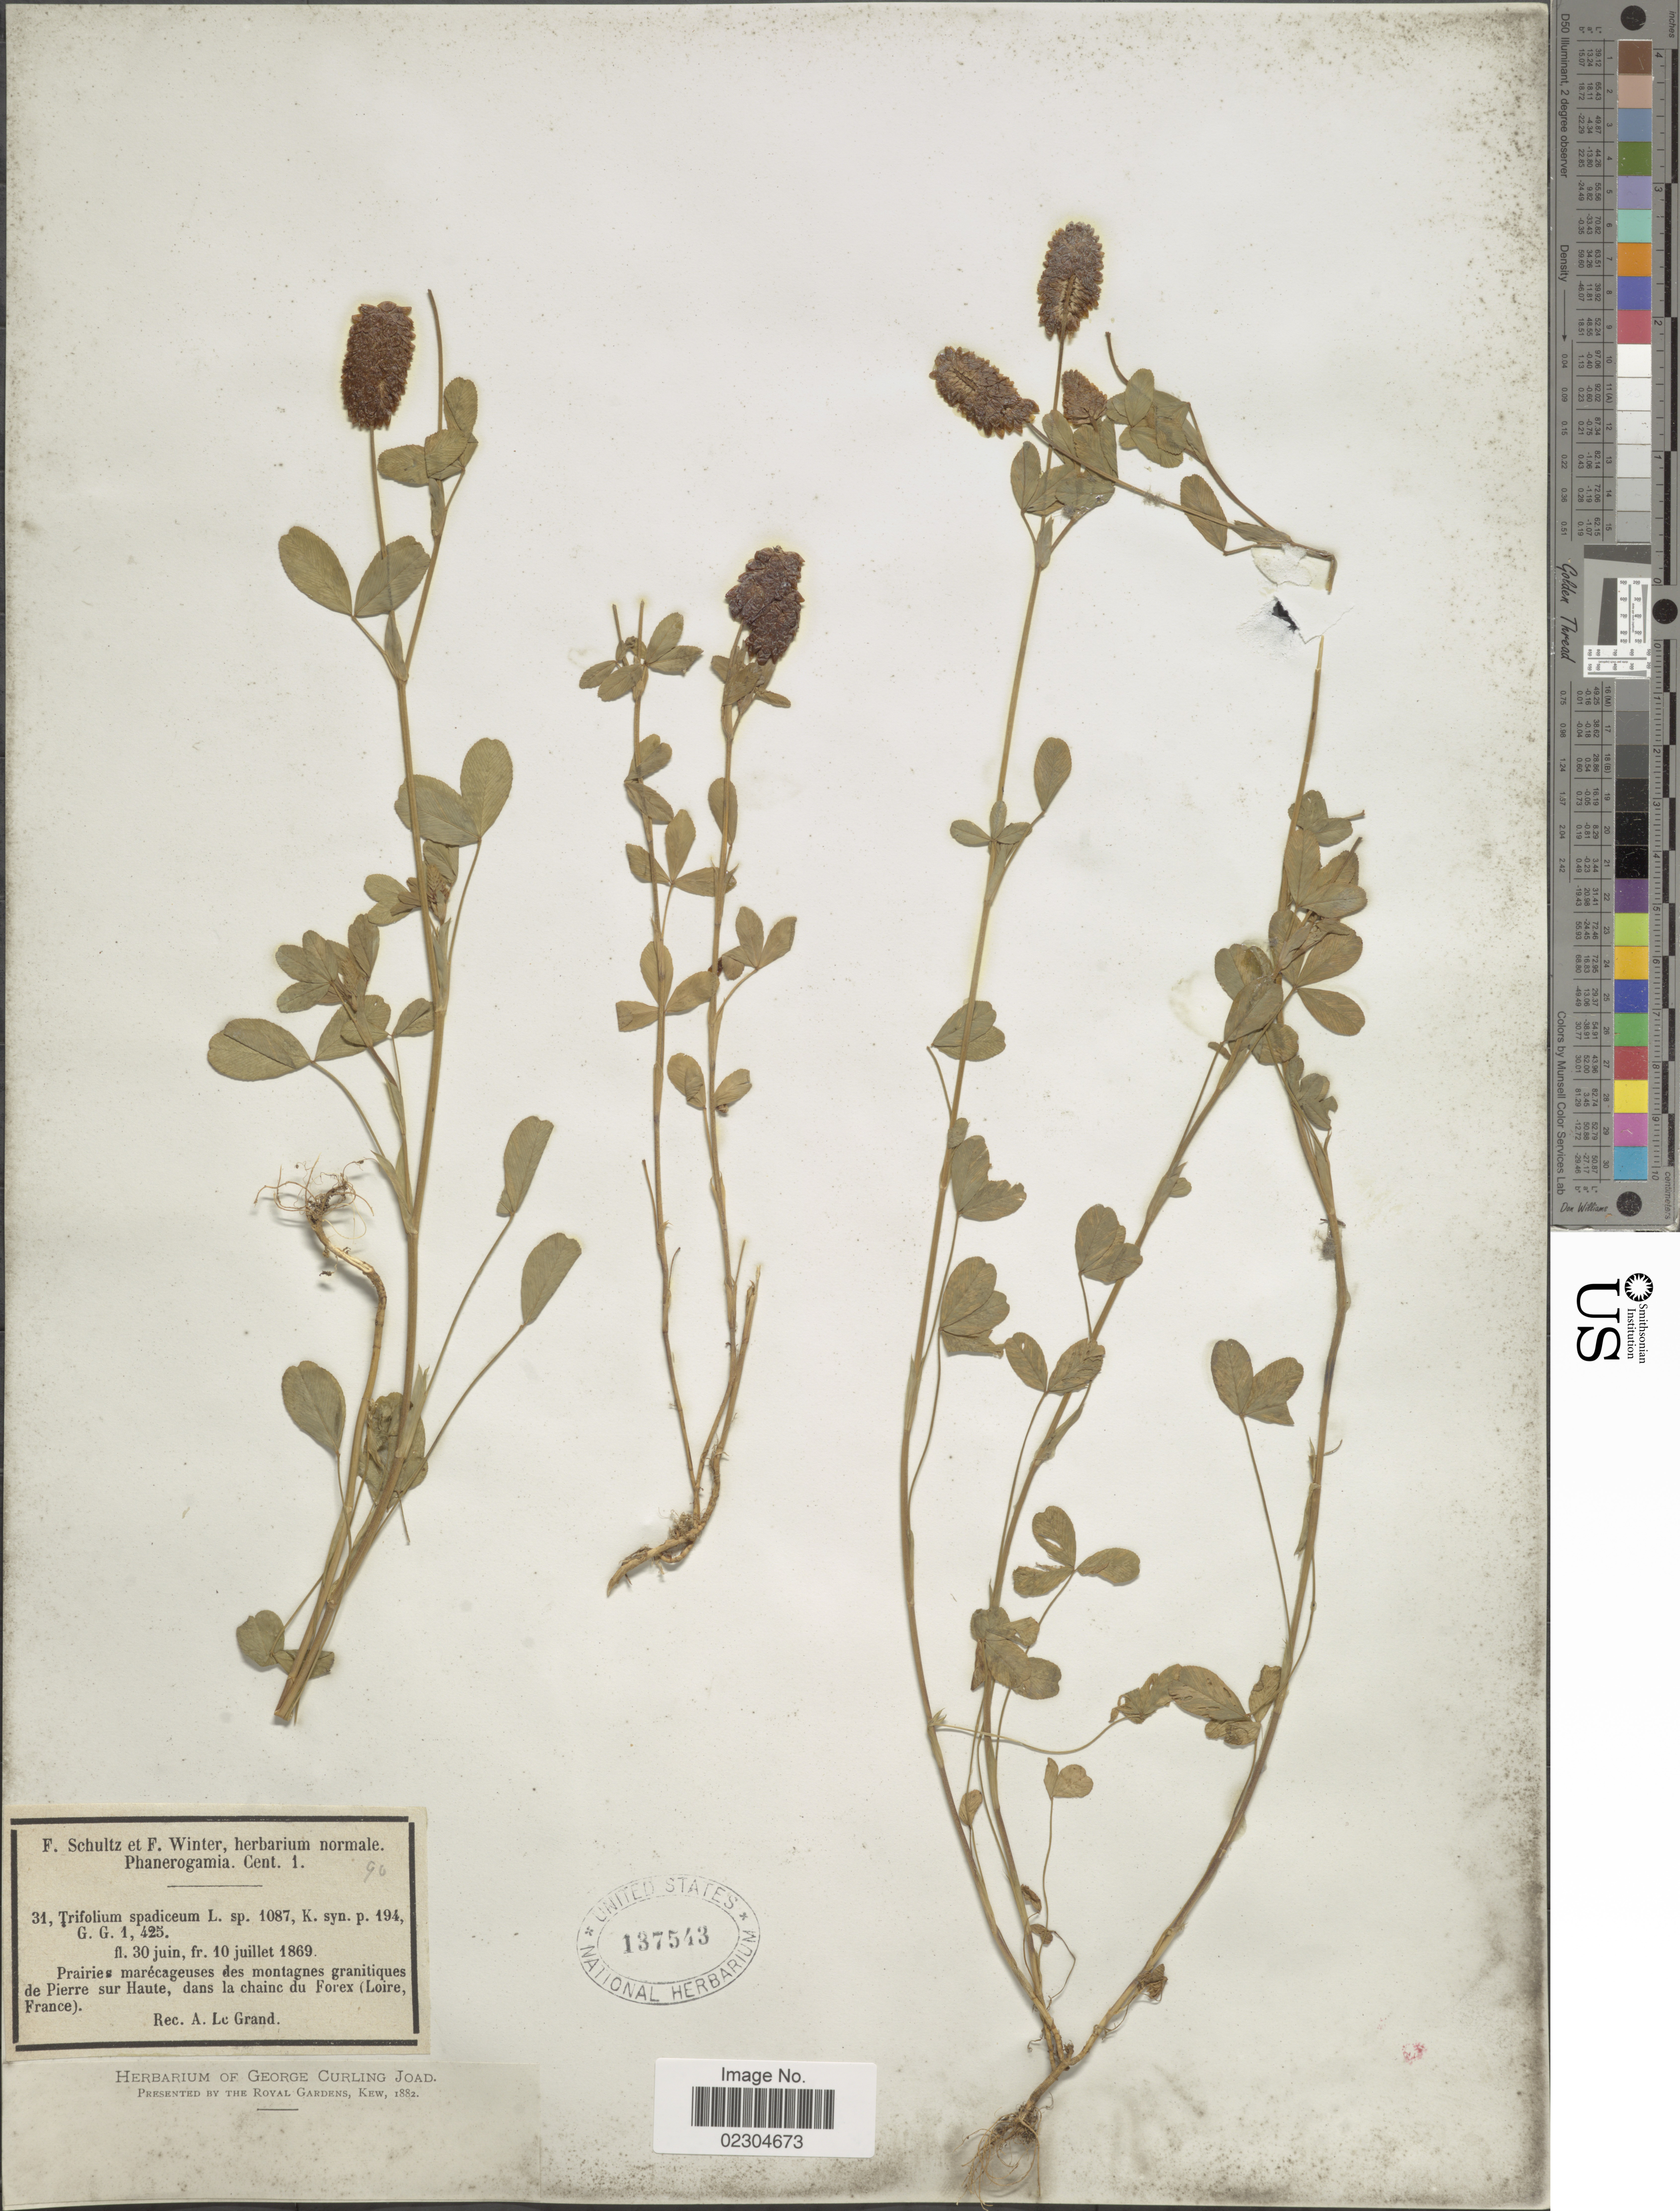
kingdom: Plantae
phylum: Tracheophyta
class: Magnoliopsida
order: Fabales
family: Fabaceae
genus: Trifolium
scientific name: Trifolium spadiceum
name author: L.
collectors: F. Schultz & F. Winter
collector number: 31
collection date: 1869-06-10/1869-07-10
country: France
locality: Prairies marecageuses des montagnes granitiques de Pierre sur Haute, dans la chainc du Forex (Loire, France)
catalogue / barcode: US 137543